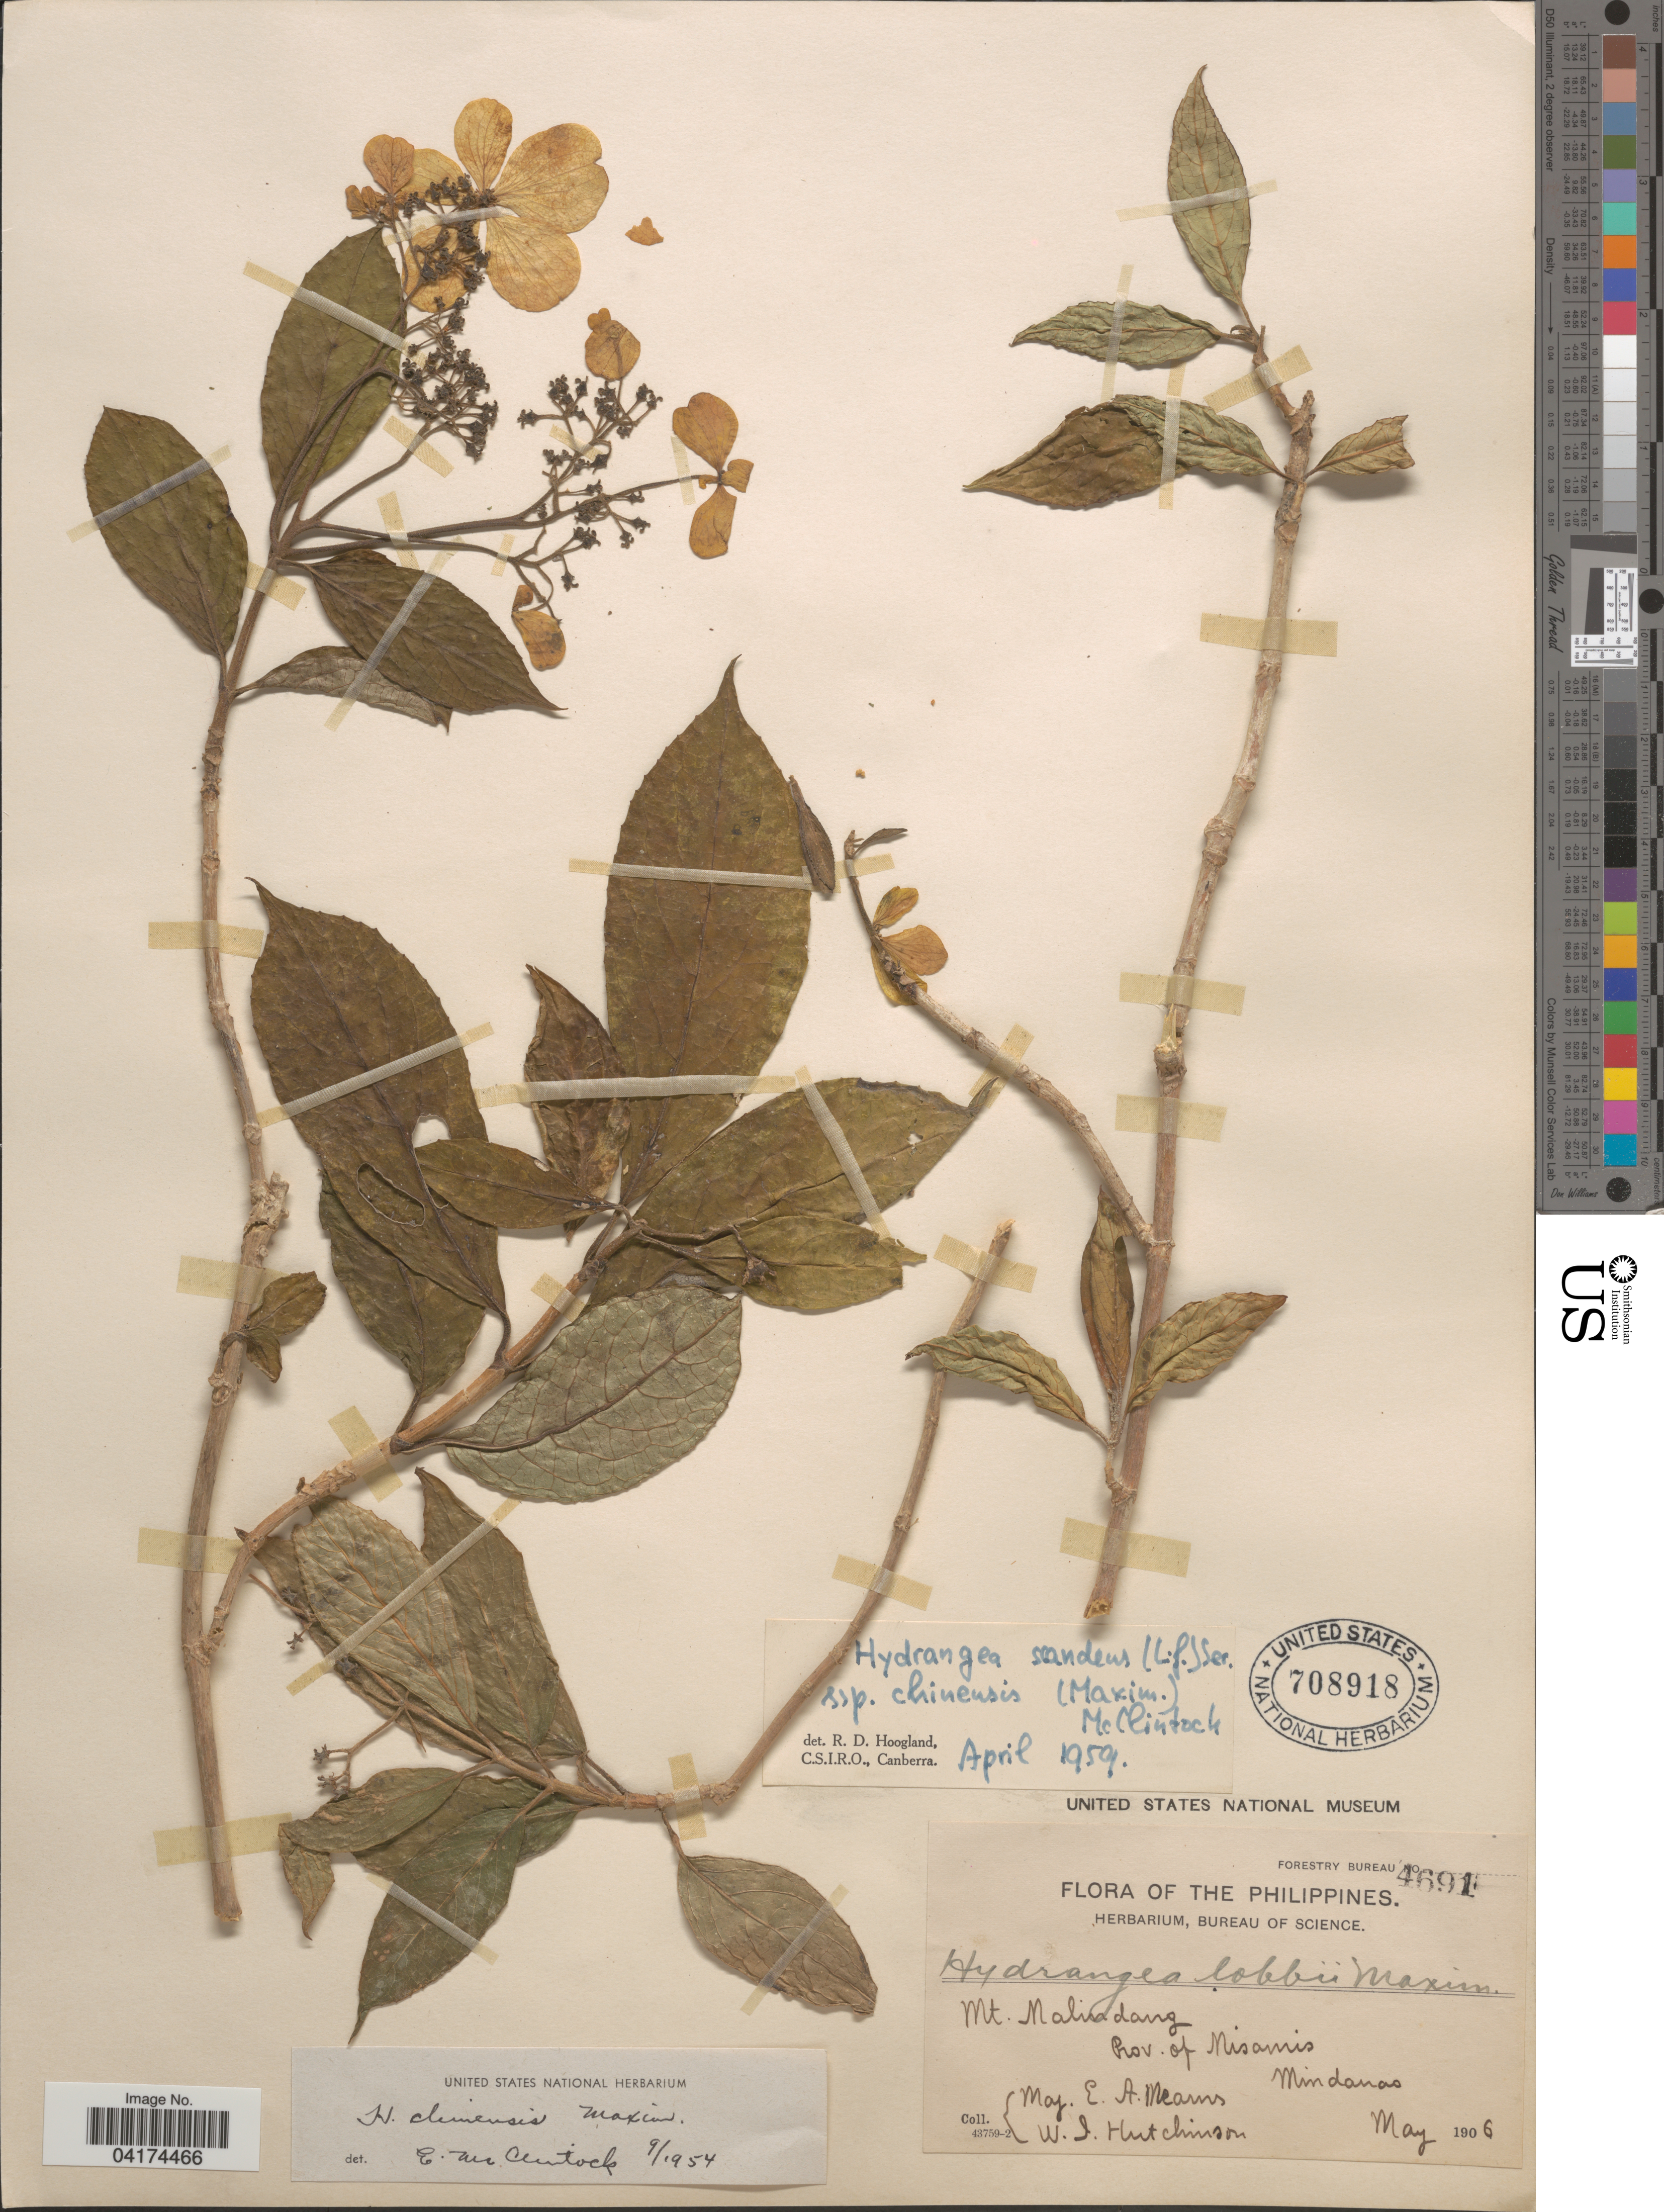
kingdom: Plantae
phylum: Tracheophyta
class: Magnoliopsida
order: Cornales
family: Hydrangeaceae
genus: Hydrangea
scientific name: Hydrangea scandens subsp. chinensis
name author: (Maxim.) E. M. McClint.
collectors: E. A. Mearns & W. I. Hutchinson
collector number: Forestry Bureau 4691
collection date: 1906-05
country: Philippines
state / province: Northern Mindanao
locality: Mt. Malindang. Prov. of Misamis. Mindanao.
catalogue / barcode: US 708918